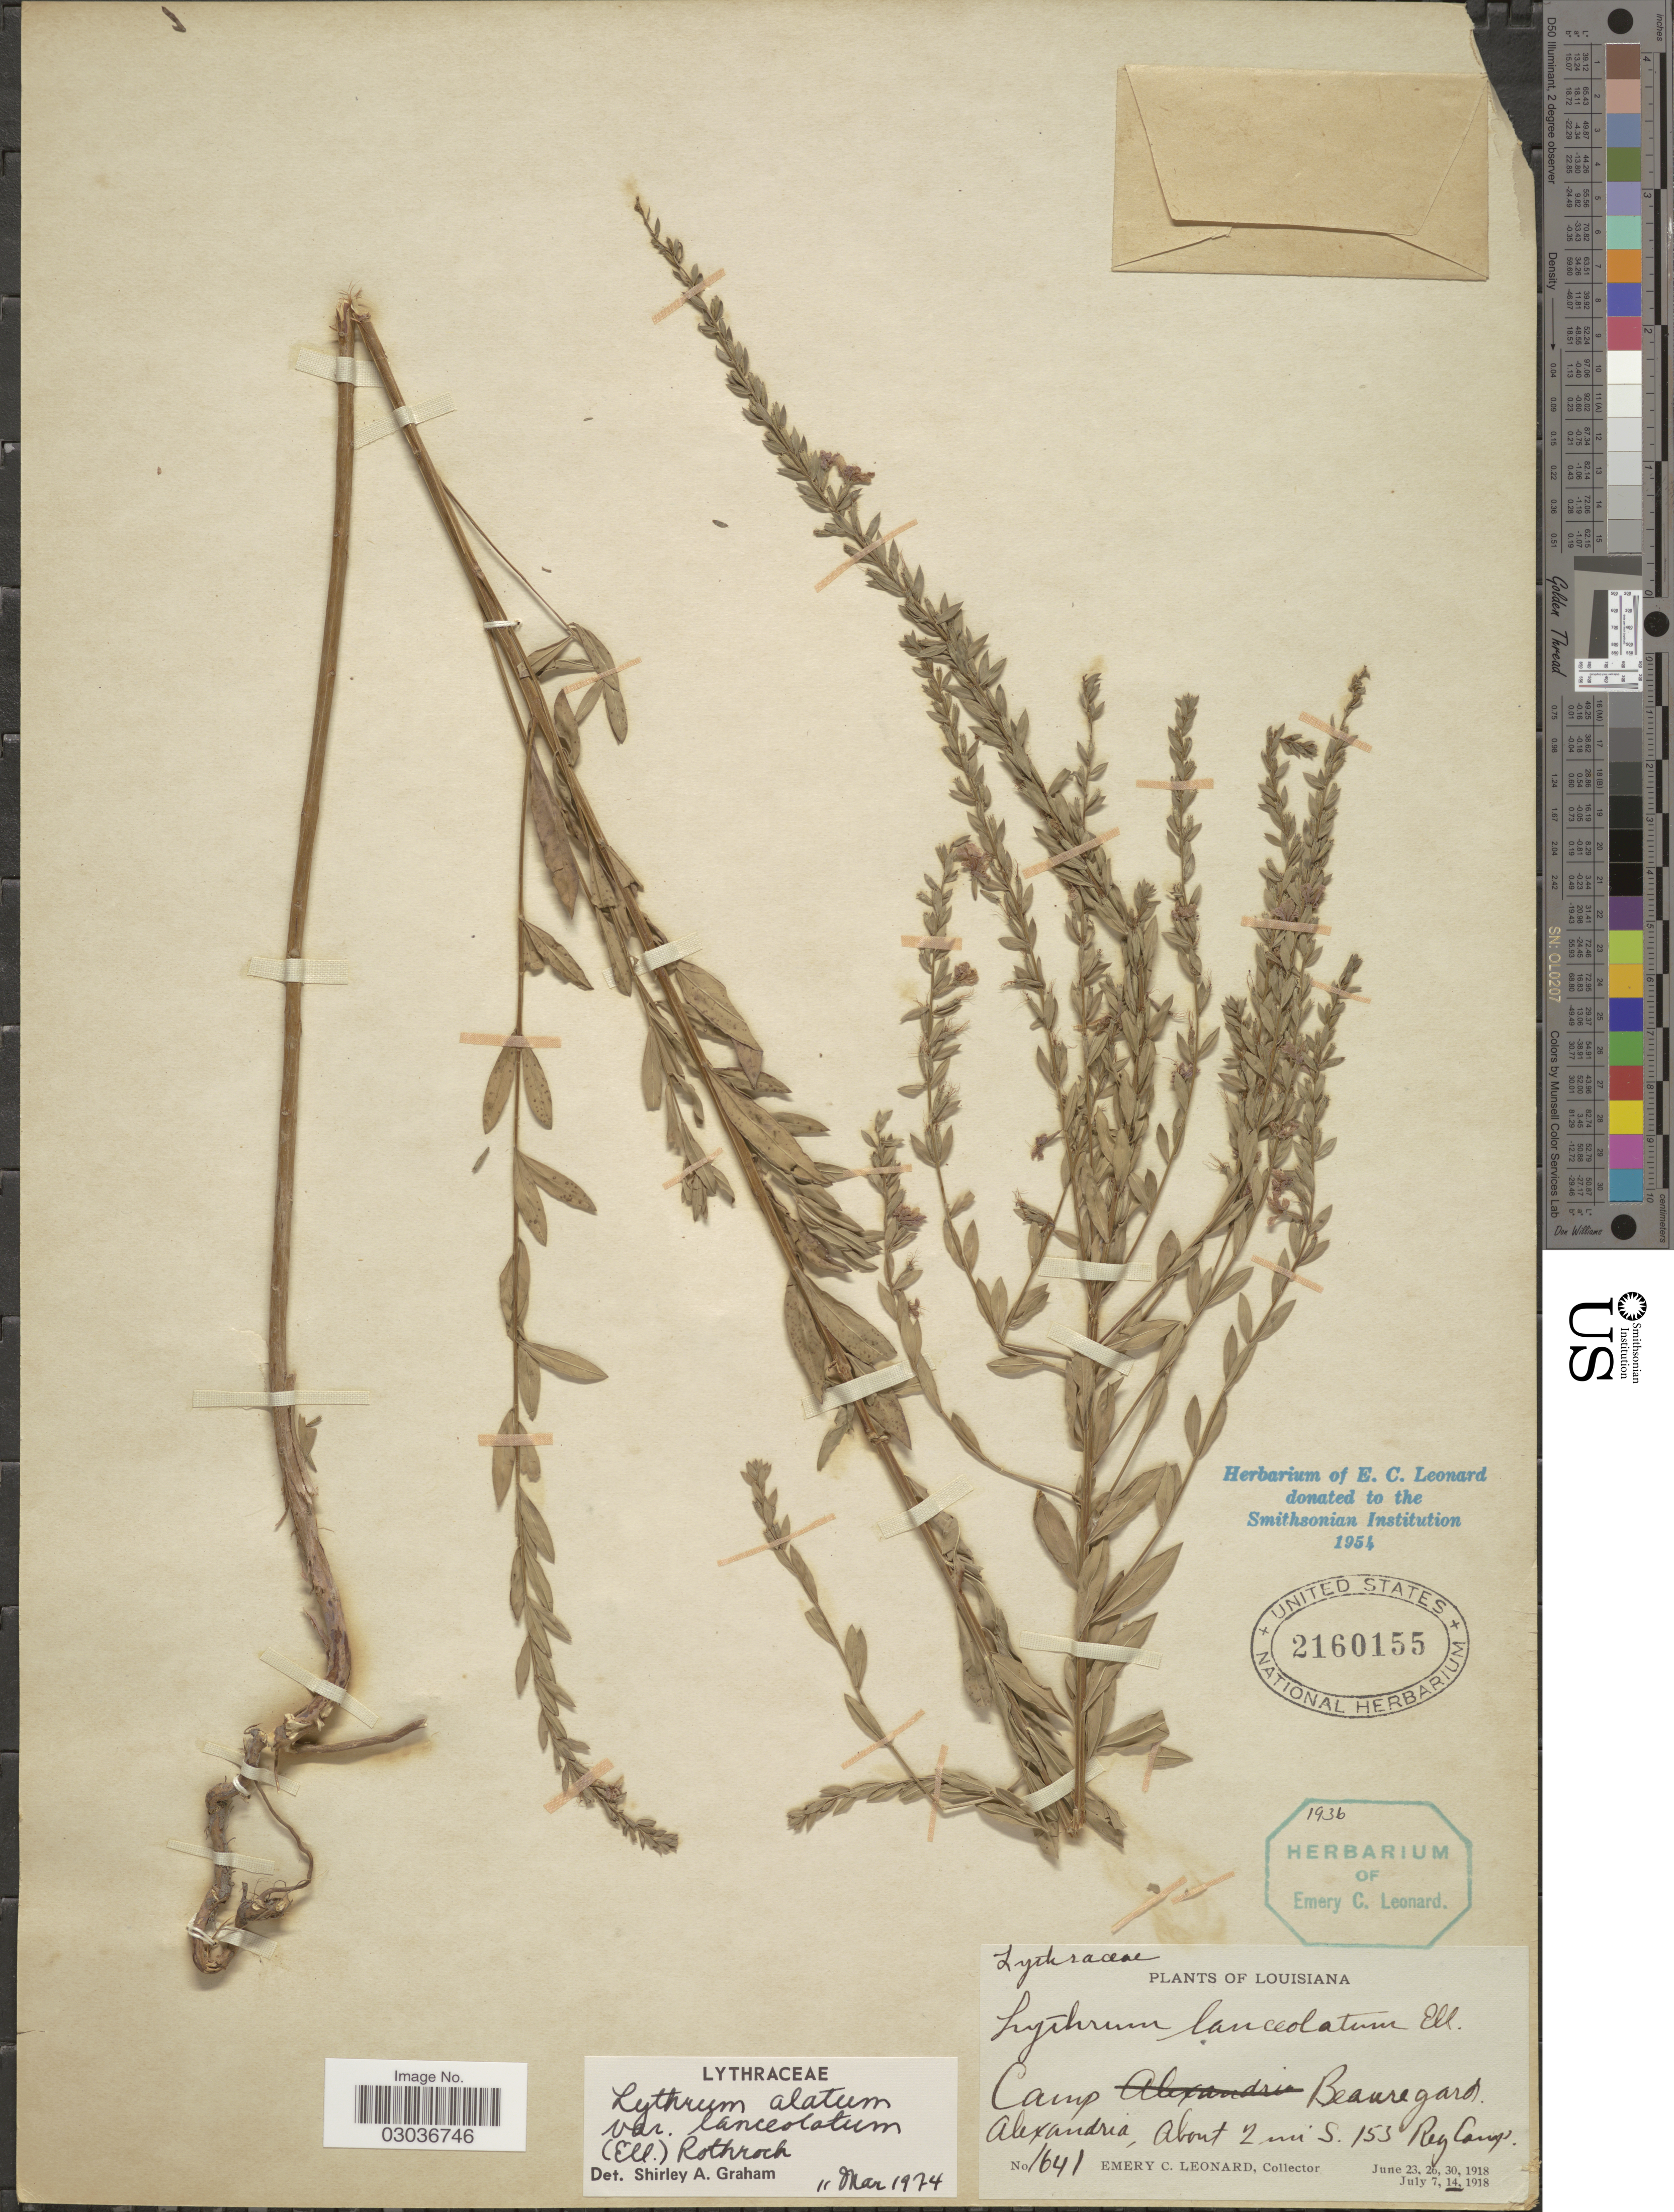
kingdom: Plantae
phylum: Tracheophyta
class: Magnoliopsida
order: Myrtales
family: Lythraceae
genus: Lythrum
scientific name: Lythrum alatum var. lanceolatum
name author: (Elliott) A. Gray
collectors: E. C. Leonard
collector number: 1641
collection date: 1918-07-14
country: United States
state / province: Louisiana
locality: Camp Beauregard, Alexandria, about 2 mi. S. 153 Reg Camp.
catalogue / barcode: US 2160155